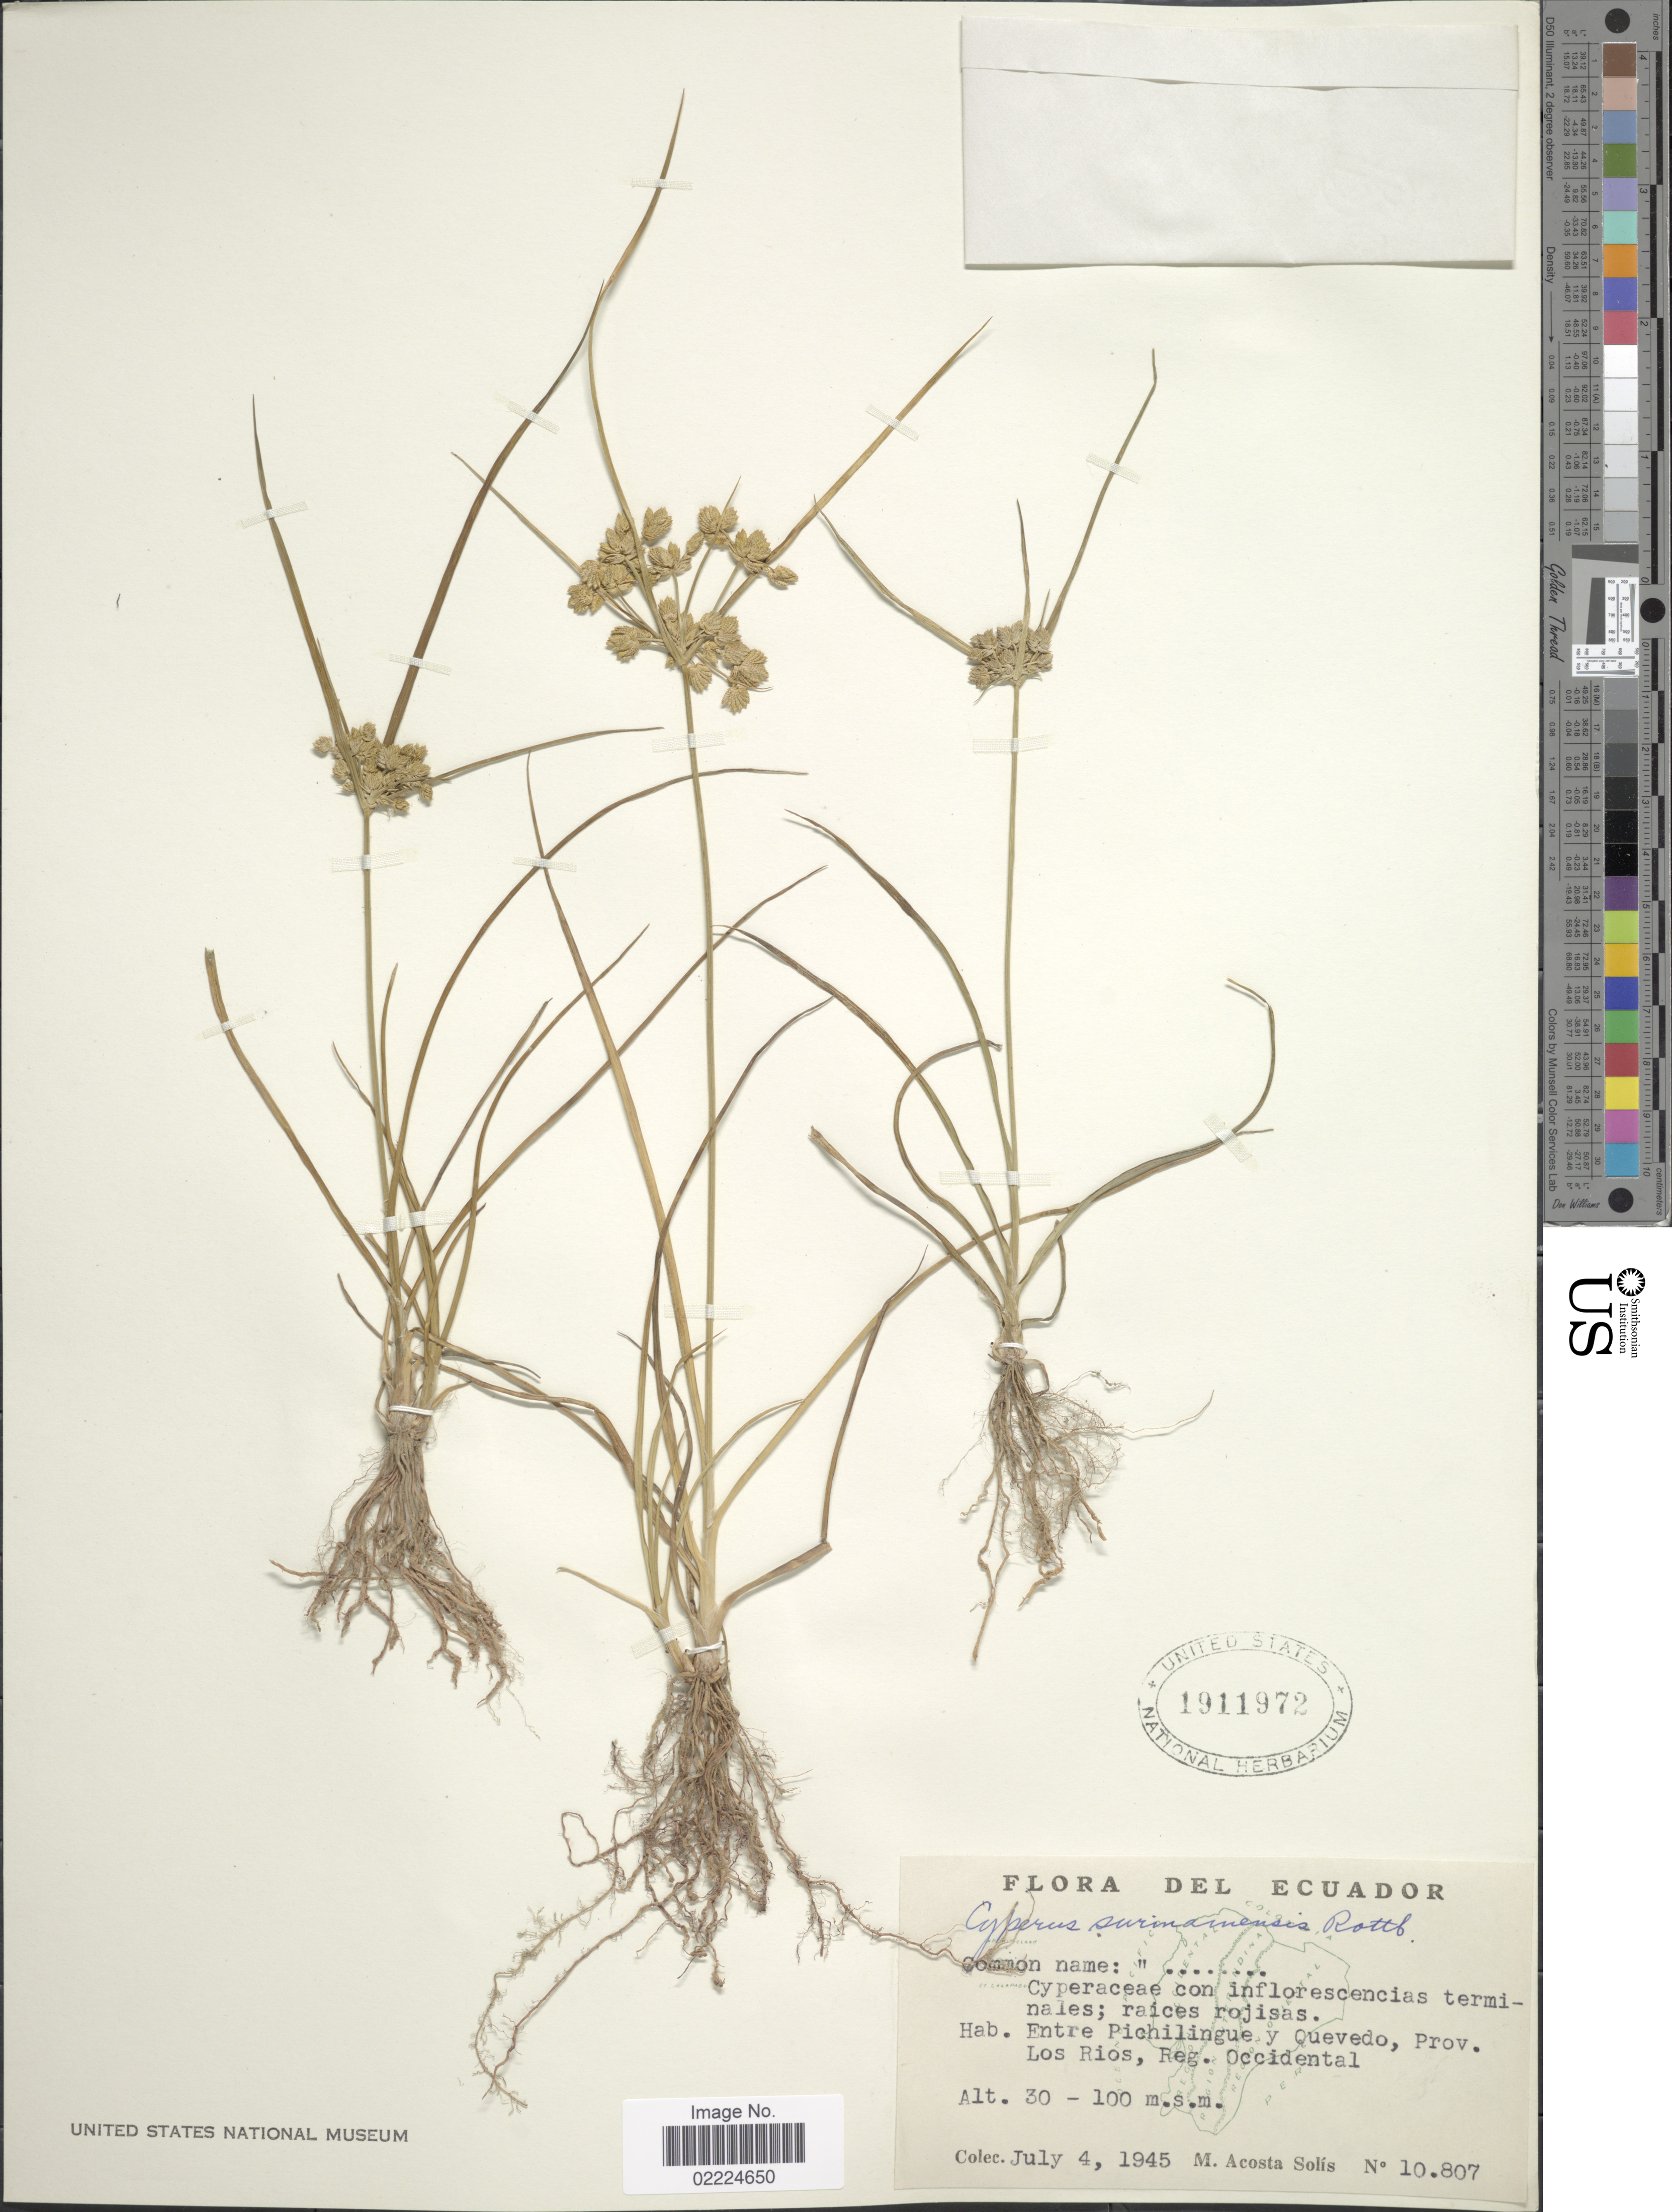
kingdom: Plantae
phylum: Tracheophyta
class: Liliopsida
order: Poales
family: Cyperaceae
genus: Cyperus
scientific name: Cyperus surinamensis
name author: Rottb.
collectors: M. Acosta Solis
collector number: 10807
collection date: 1945-07-04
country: Ecuador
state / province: Los Ríos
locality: Entre Pichilingue y Quevedo, Prov. Los Rios, Reg. Occidental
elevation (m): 30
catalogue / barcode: US 1911972